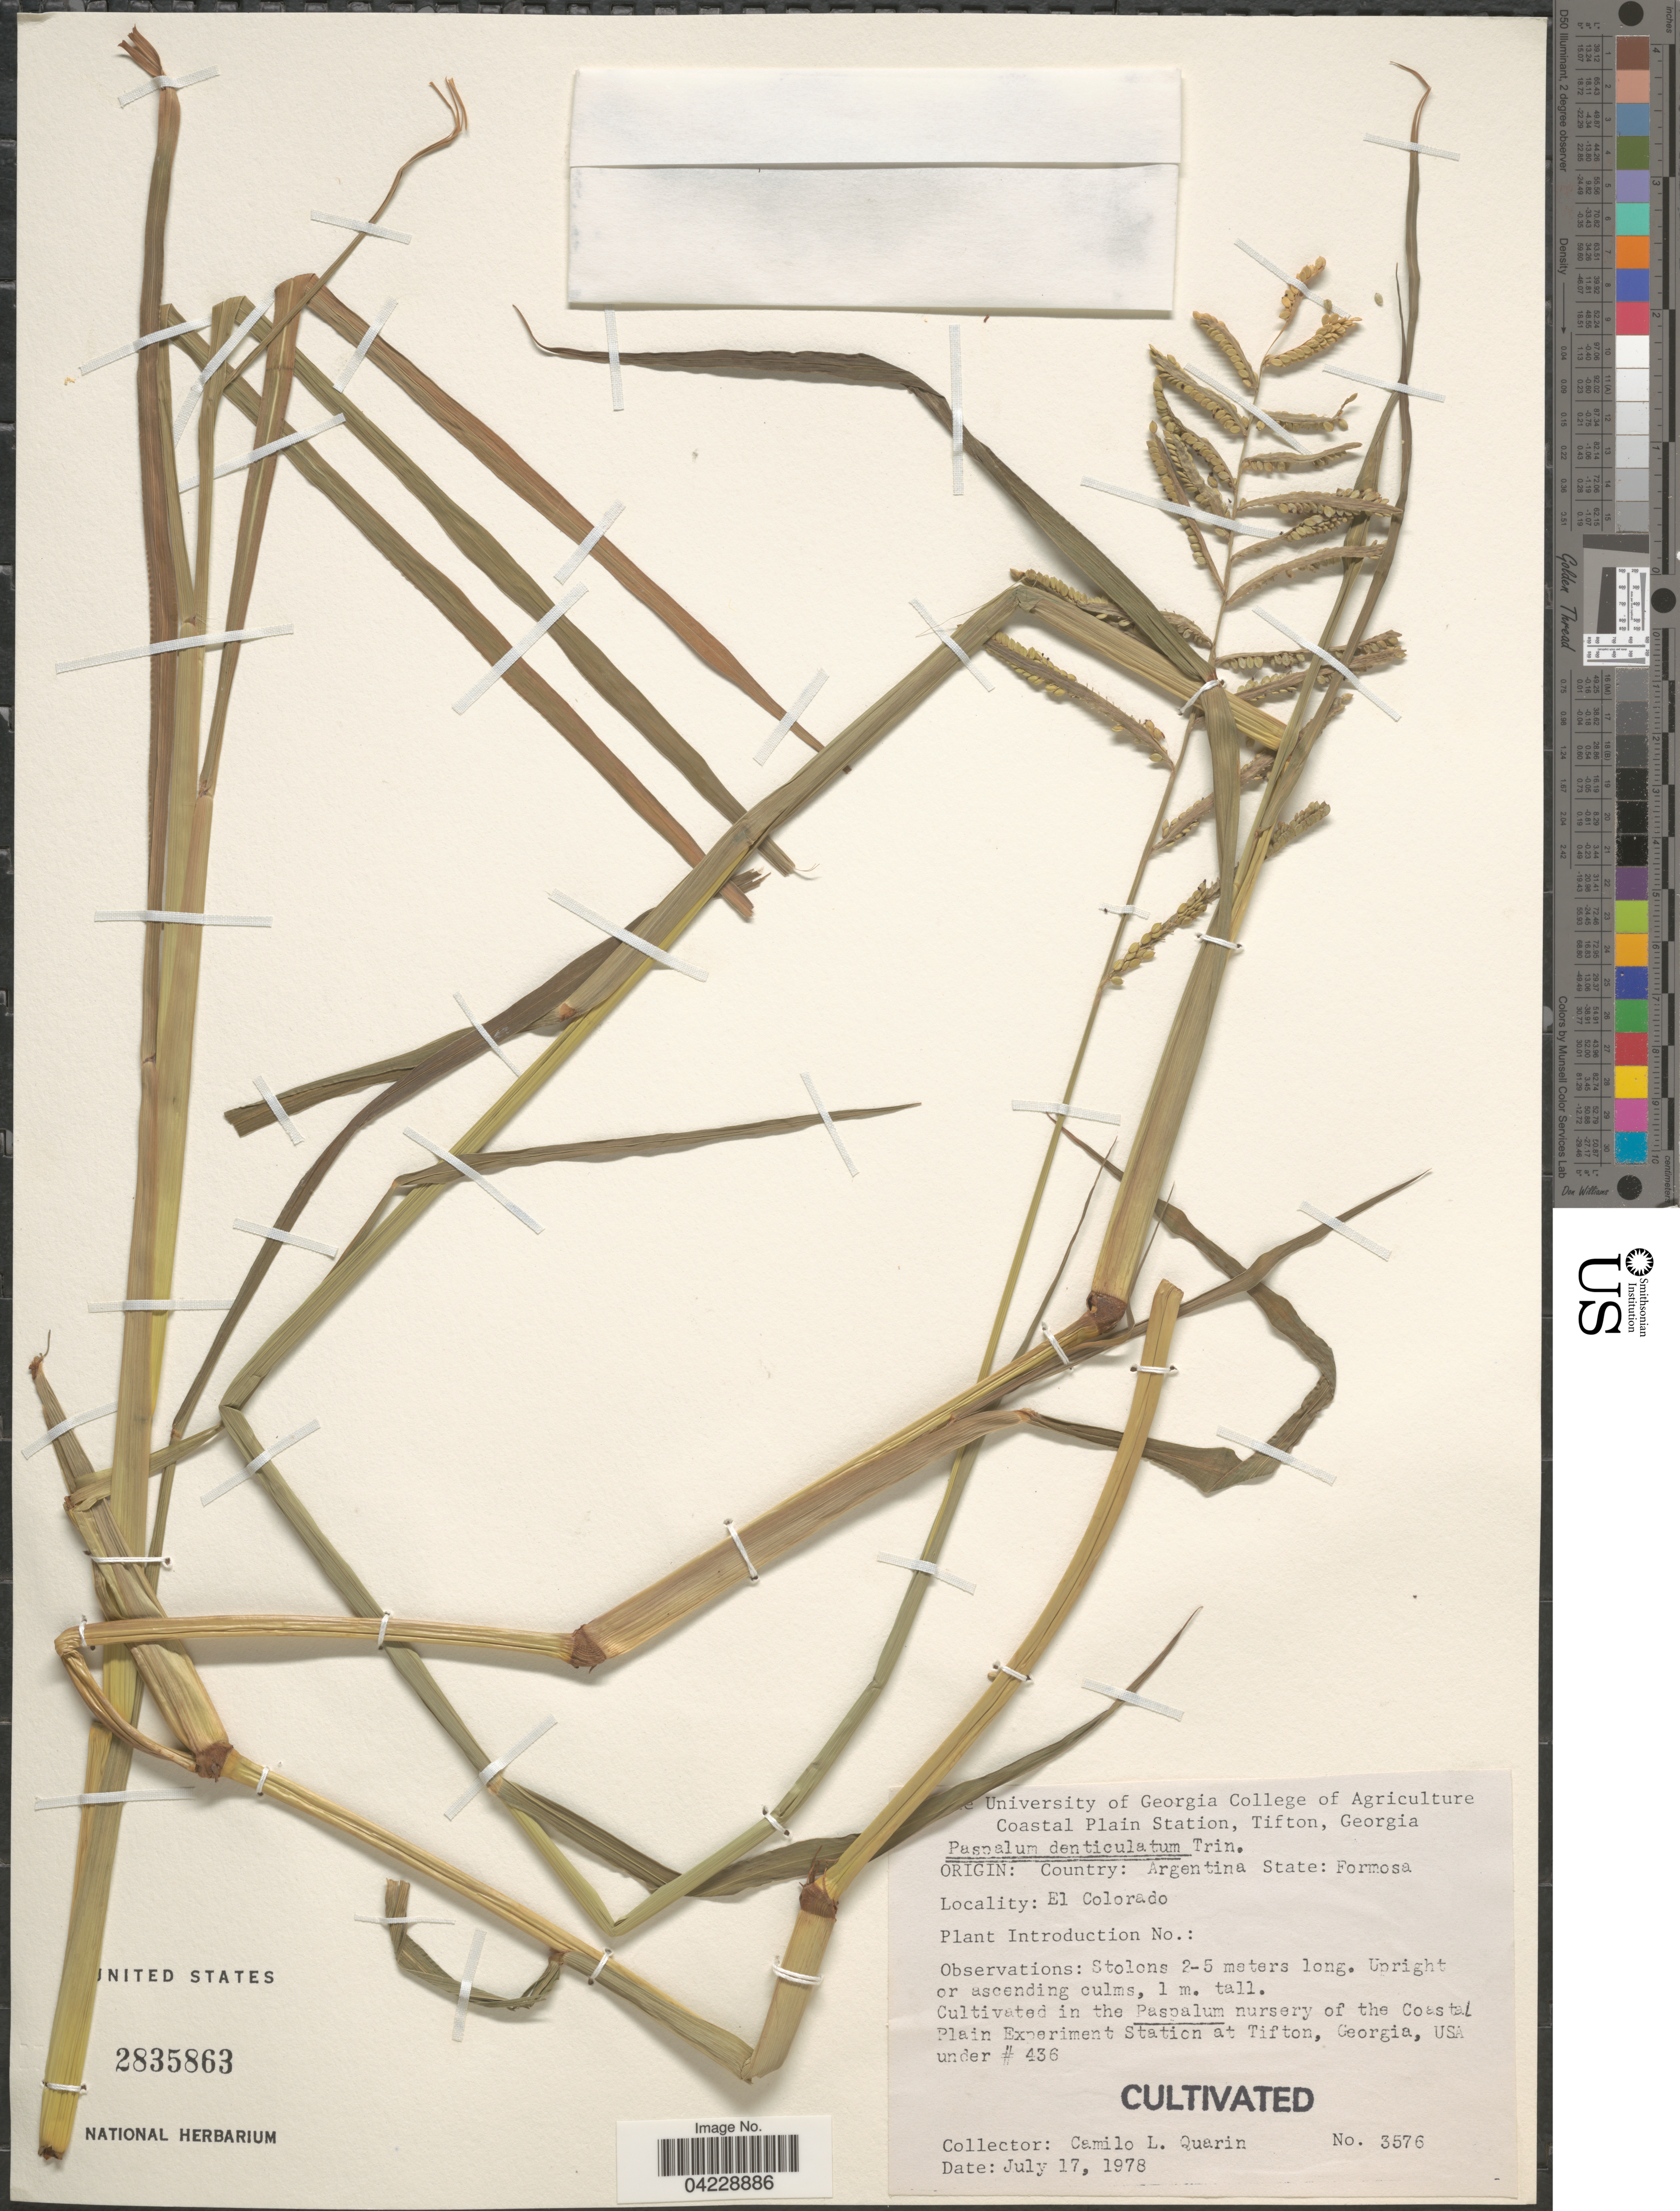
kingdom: Plantae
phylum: Tracheophyta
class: Liliopsida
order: Poales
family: Poaceae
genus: Paspalum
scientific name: Paspalum denticulatum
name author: Trin.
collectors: C. Quarin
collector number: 3576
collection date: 1978-07-17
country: United States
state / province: Georgia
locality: In the Paspalum nursery of the Coastal Plain Experiment Station at Tifton, under # 436.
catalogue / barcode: US 2835863